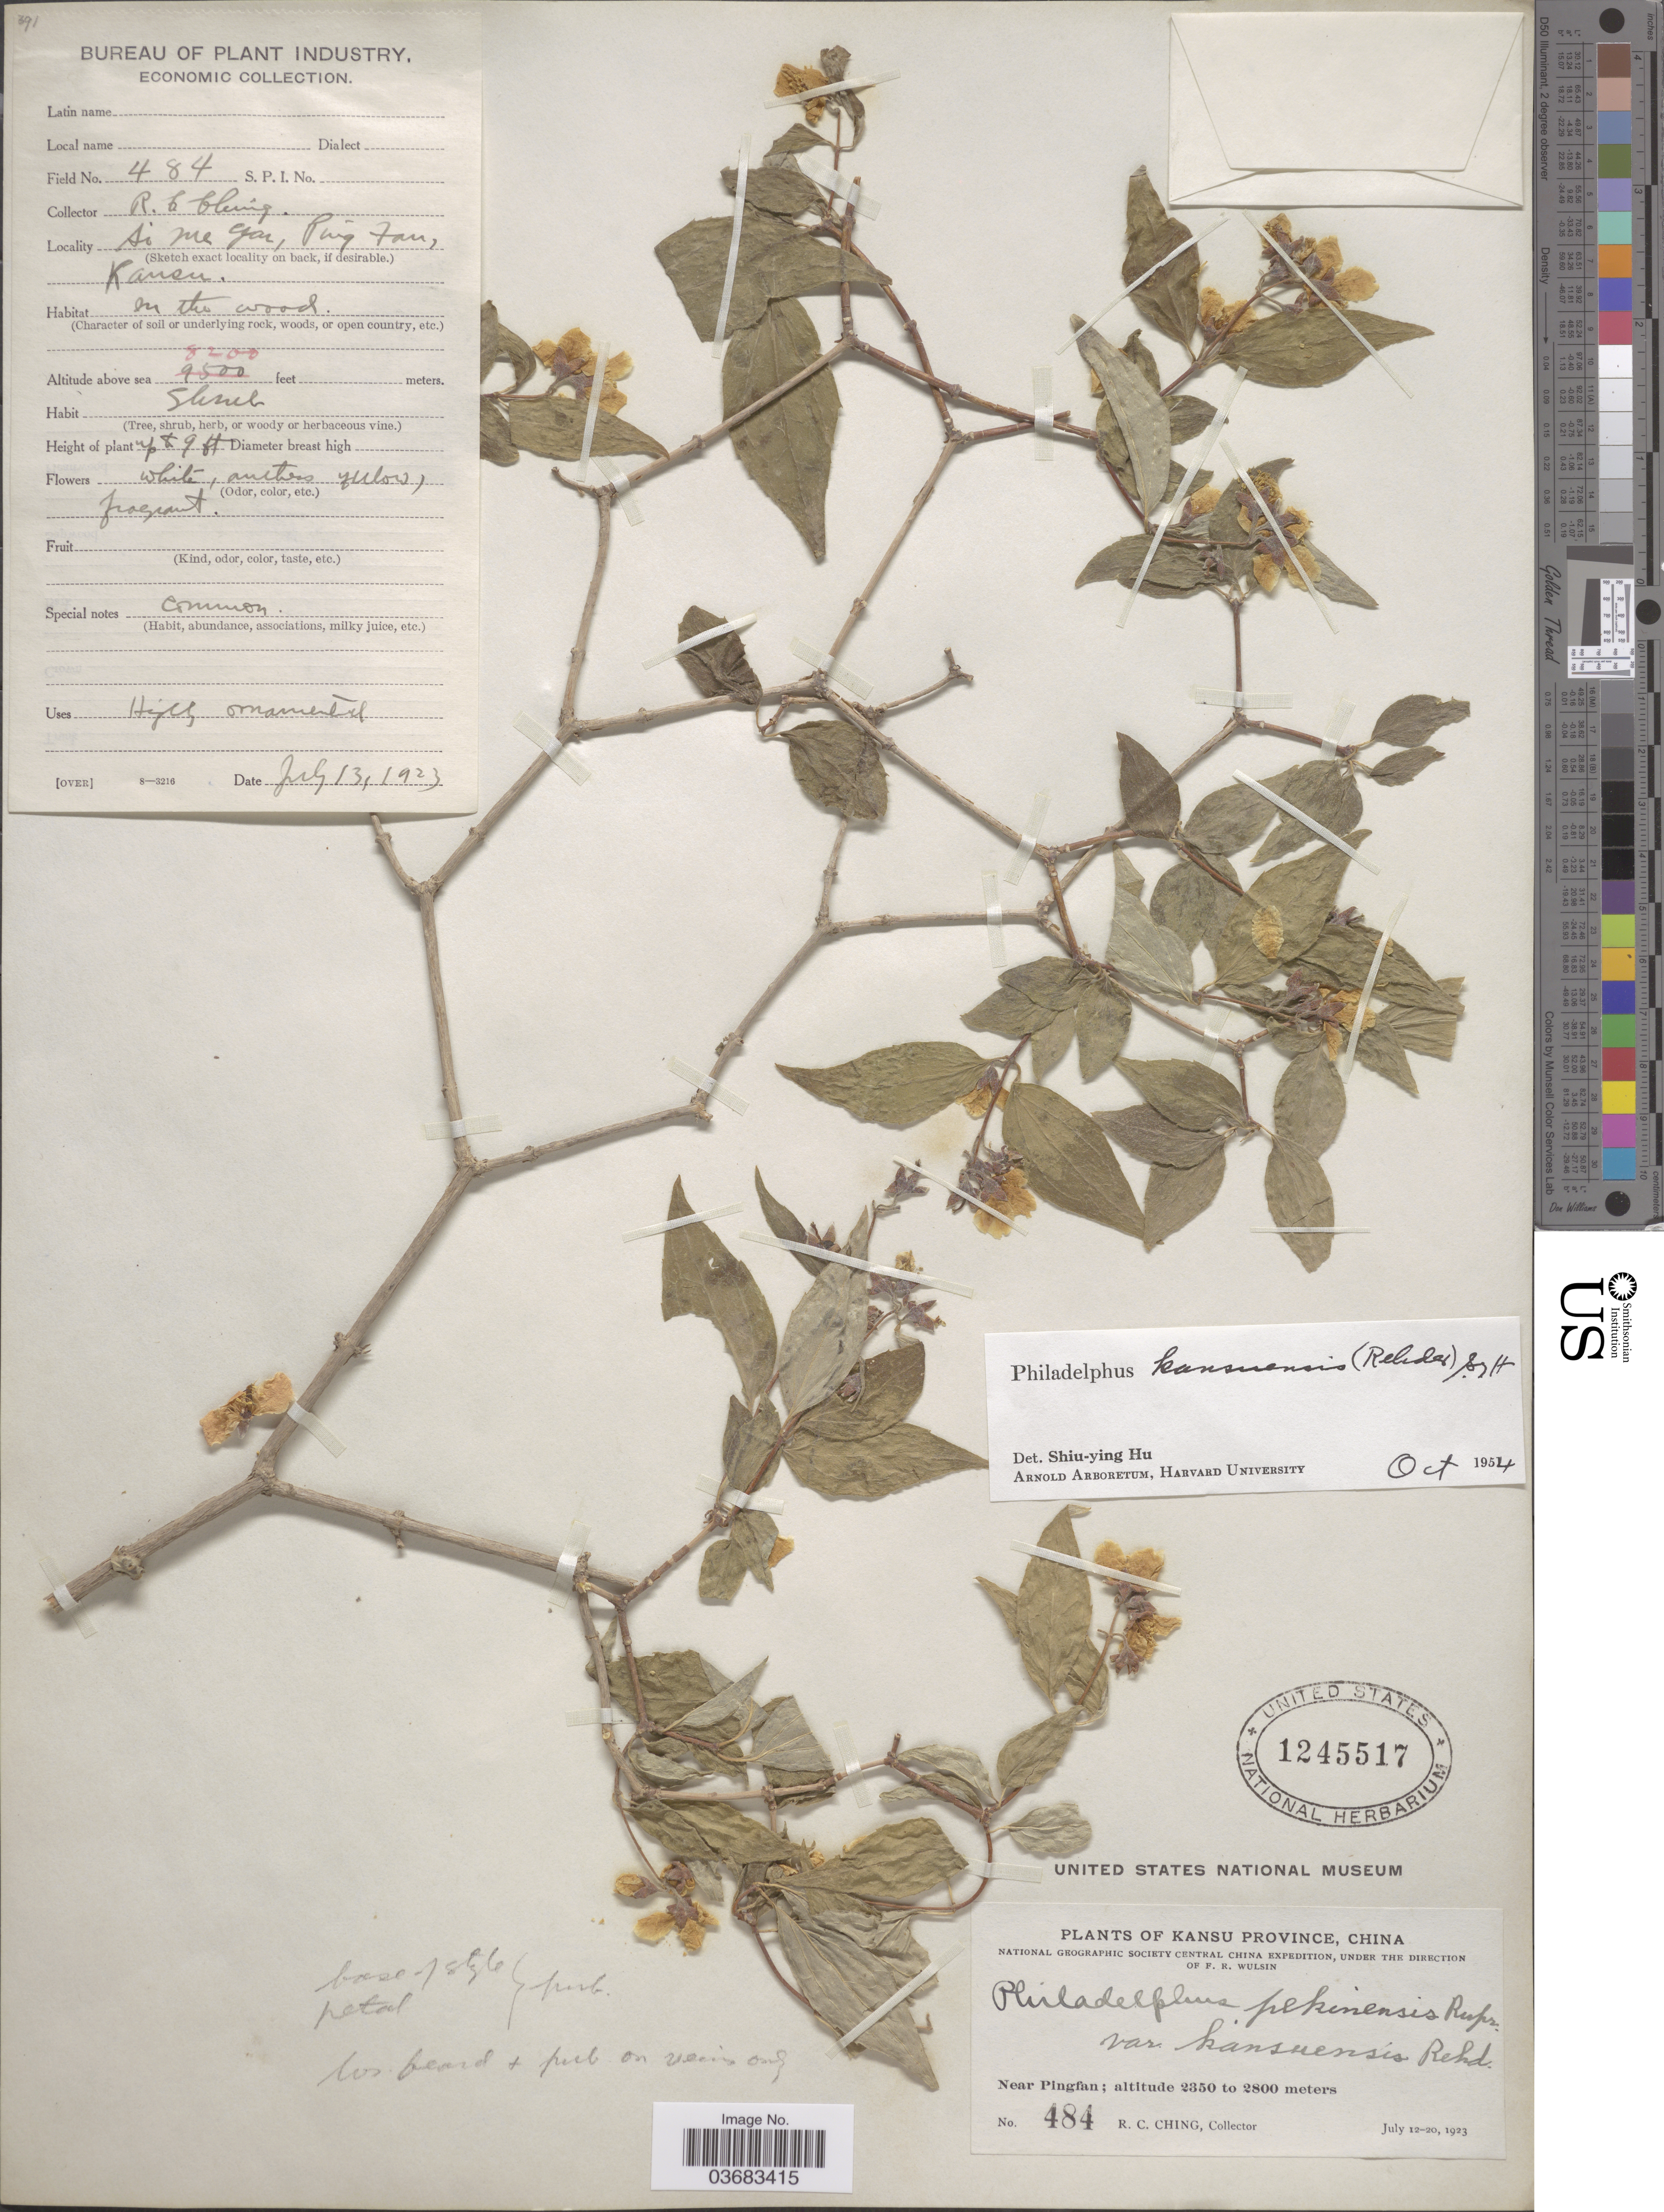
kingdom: Plantae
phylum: Tracheophyta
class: Magnoliopsida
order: Cornales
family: Hydrangeaceae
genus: Philadelphus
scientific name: Philadelphus kansuensis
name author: (Rehder) S.Y. Hu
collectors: R. C. Ching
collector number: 484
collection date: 1923-07-13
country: China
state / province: Gansu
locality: Kansu Province. National Geographic Society Central China Expedition. Near Pingfan. Si Me Gar. [interpreted]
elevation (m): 2499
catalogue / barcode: US 1245517